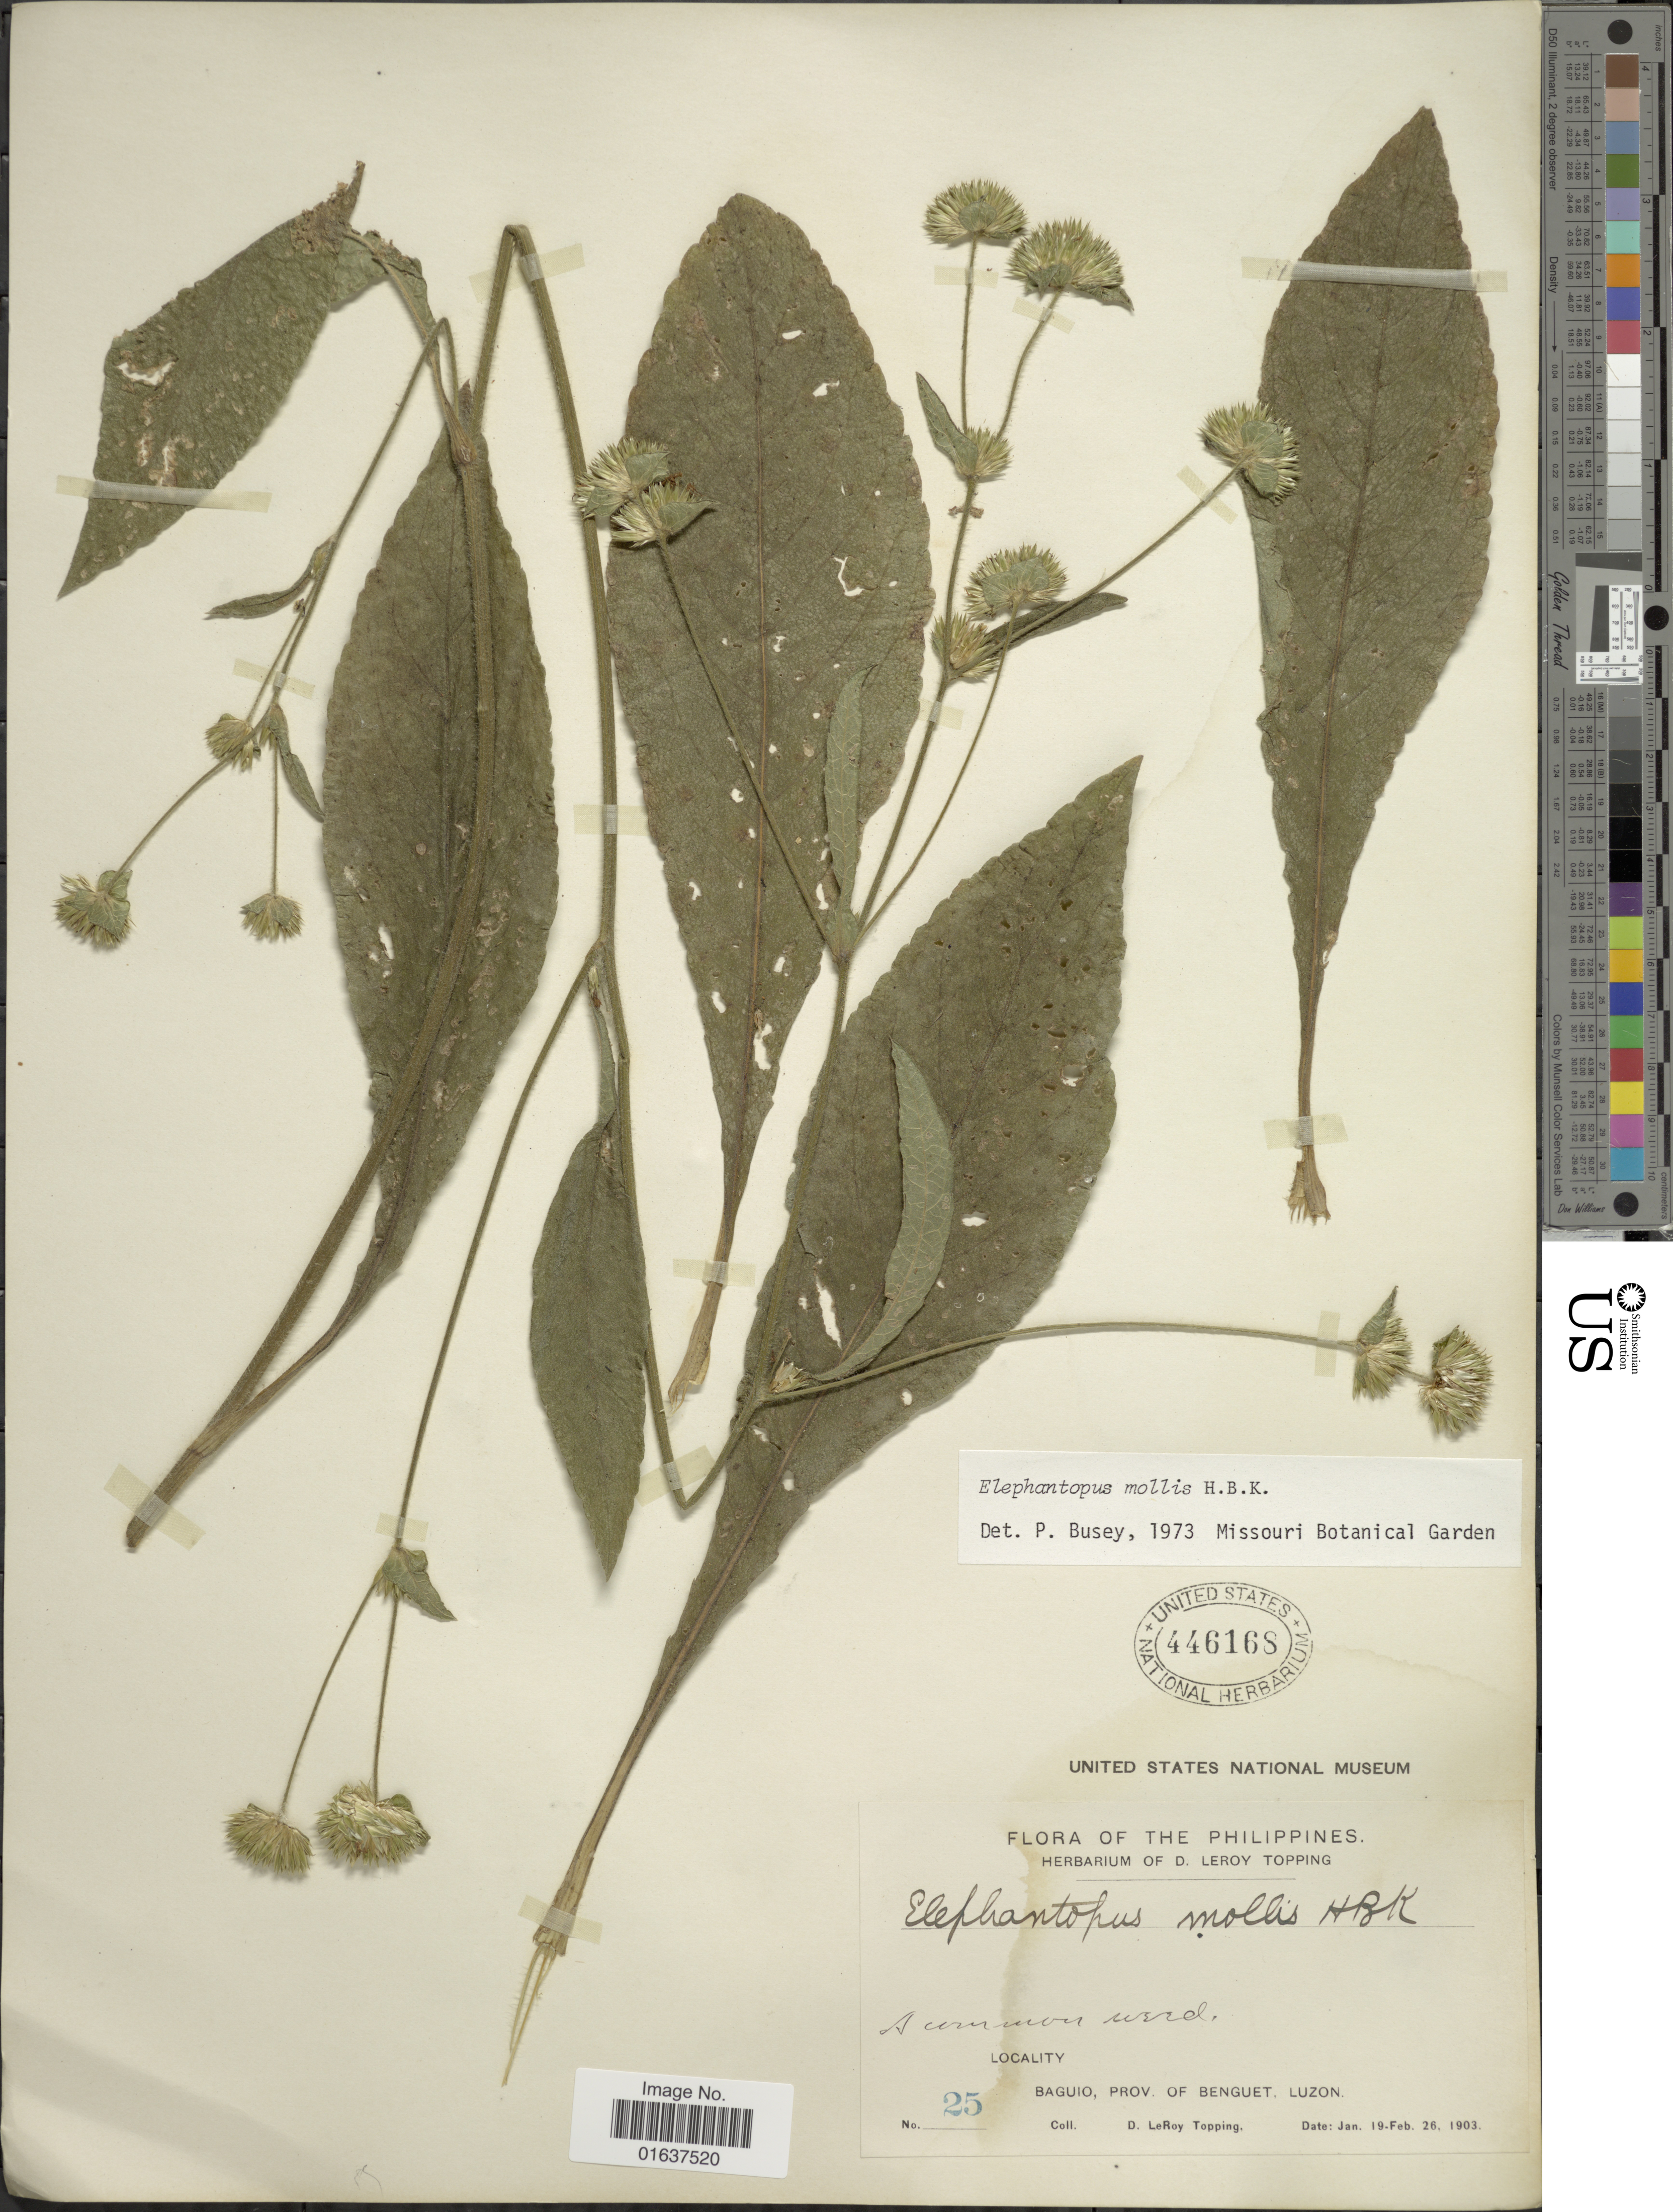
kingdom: Plantae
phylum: Tracheophyta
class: Magnoliopsida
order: Asterales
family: Asteraceae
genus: Elephantopus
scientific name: Elephantopus mollis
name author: Kunth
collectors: D. L. Topping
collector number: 25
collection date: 1903-01-19/1903-02-26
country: Philippines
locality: Baguio, Prov. of Benguet, Luzon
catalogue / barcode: US 446168